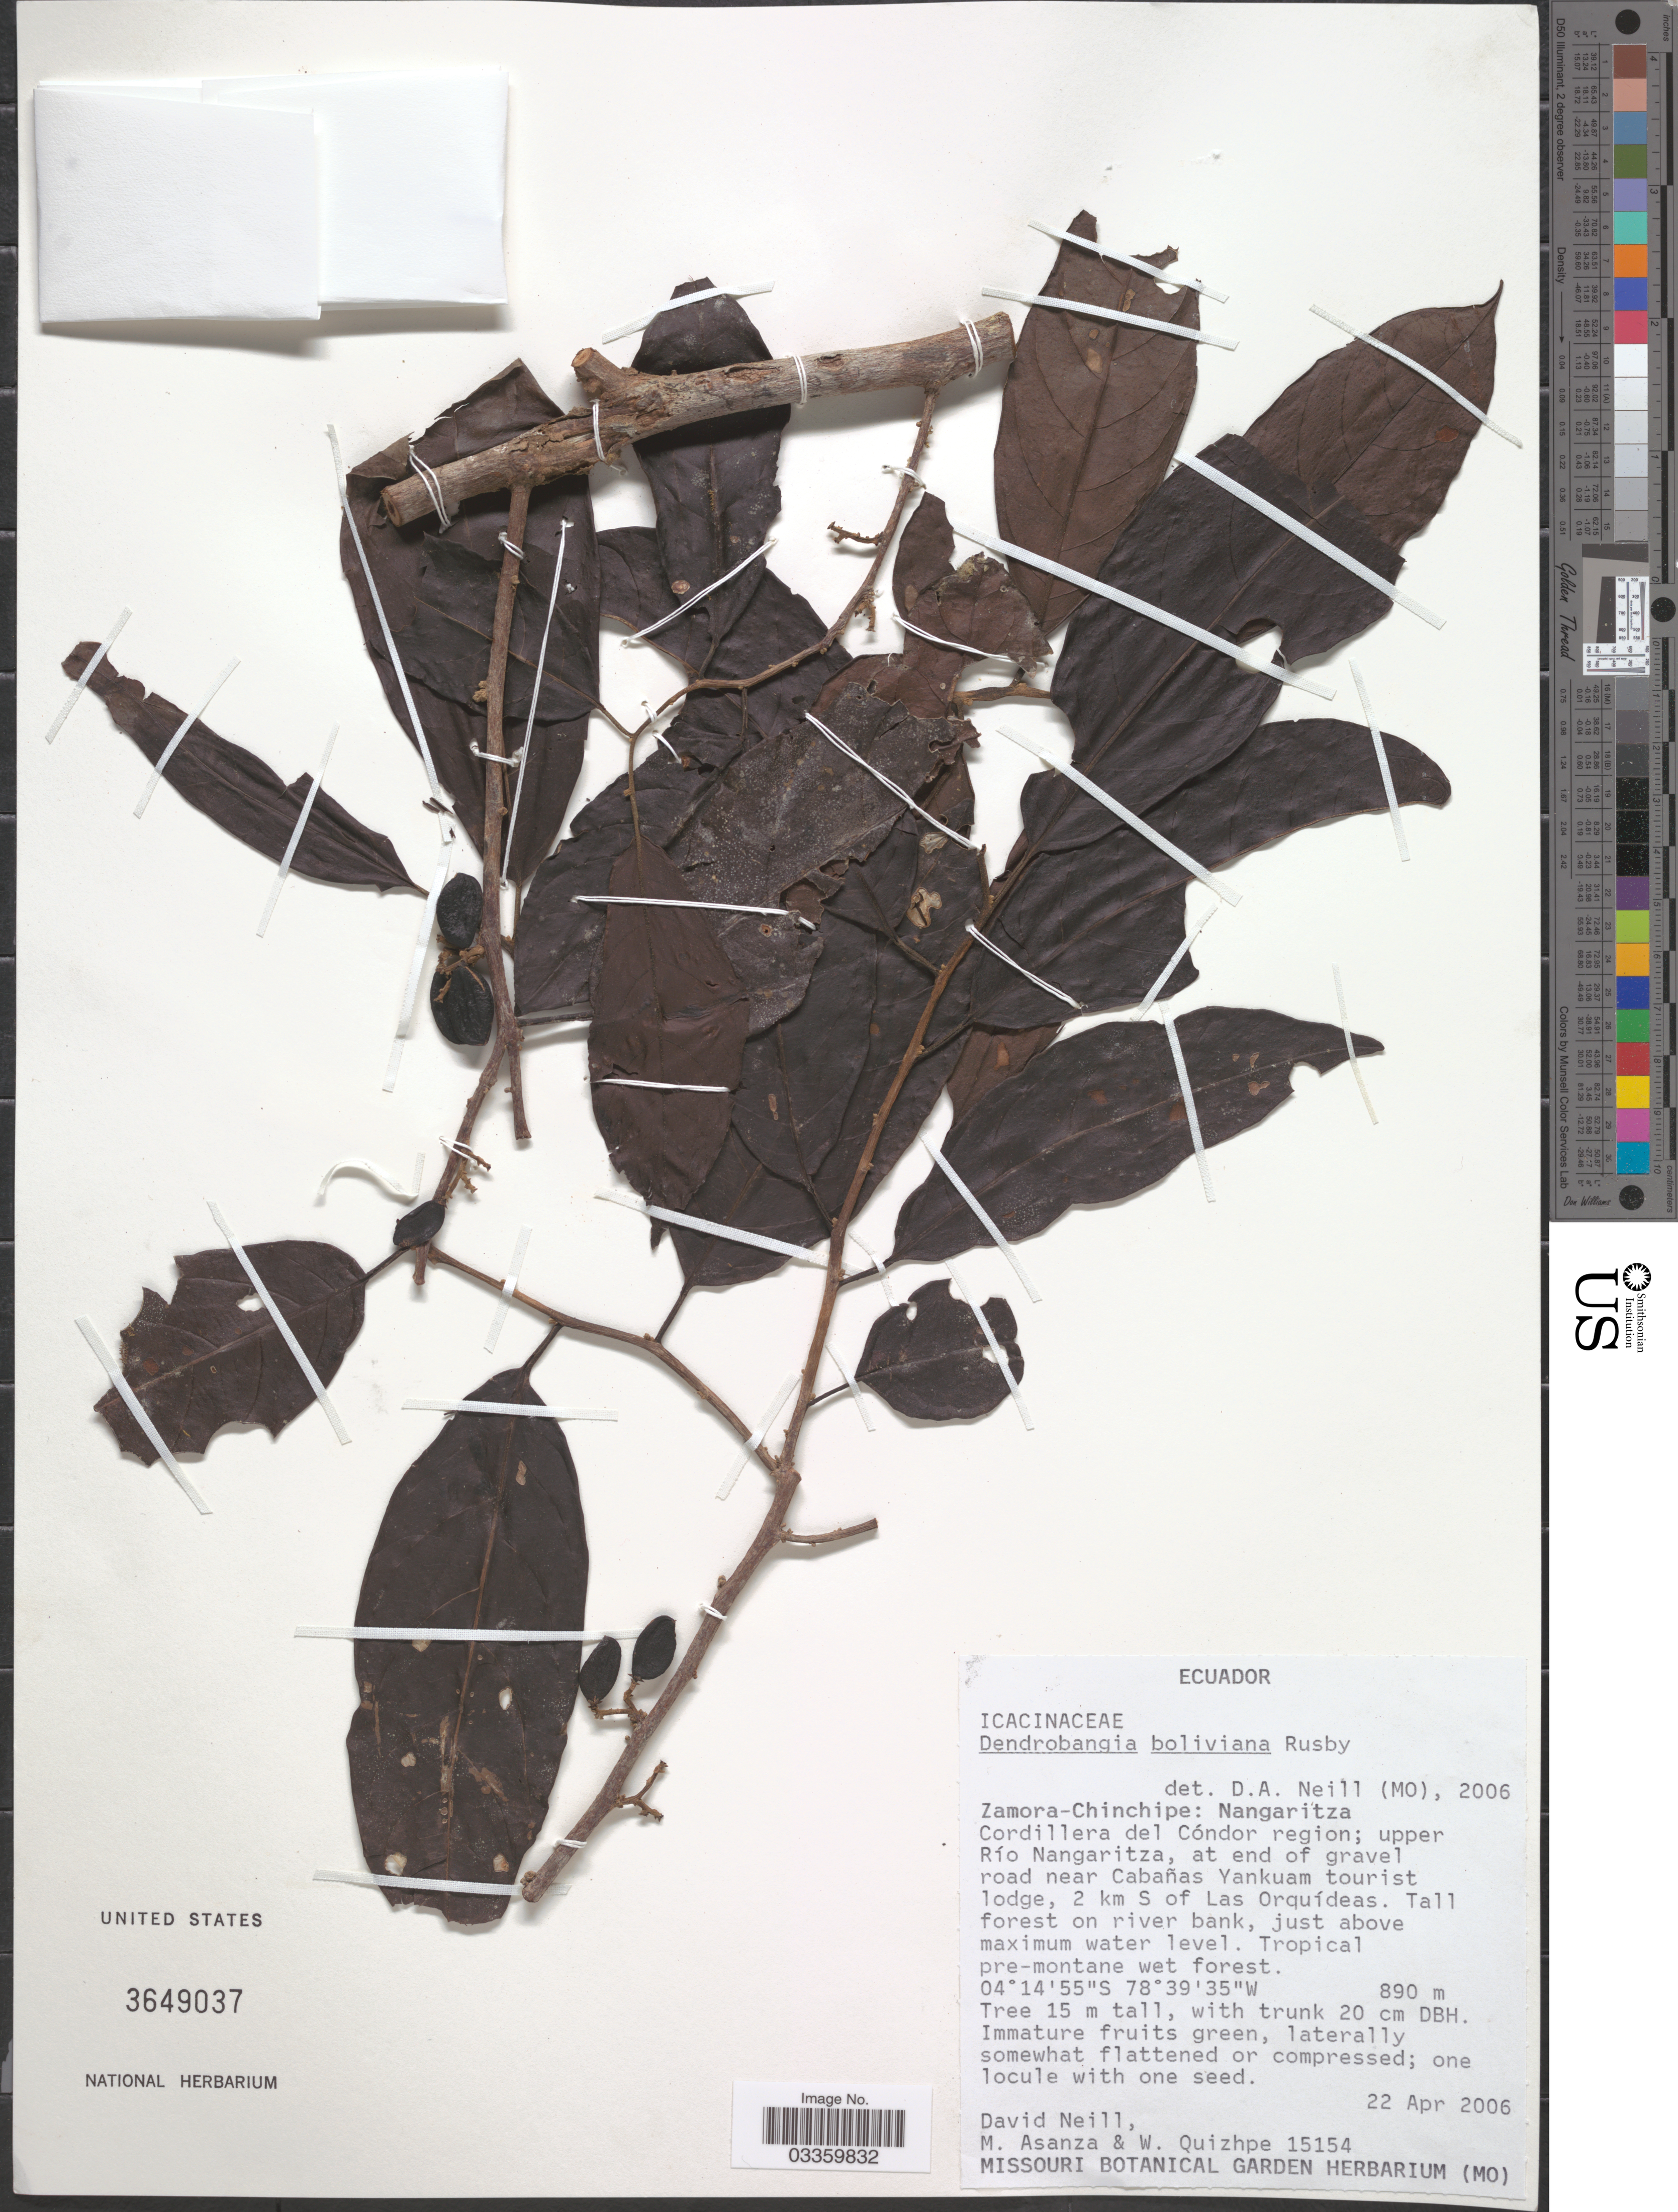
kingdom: Plantae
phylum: Tracheophyta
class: Magnoliopsida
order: Metteniusales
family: Metteniusaceae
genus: Dendrobangia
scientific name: Dendrobangia boliviana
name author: Rusby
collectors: D. Neill, M. Asanza & W. Quizhpe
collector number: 15154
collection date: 2006-04-22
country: Ecuador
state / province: Zamora-Chinchipe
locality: Nagaritza. Cordillera del Cóndor region; upper Río Nangaritza, at end of gravel road near Cabañas Yankuam tourist lodge, 2 km S of Las Orquídeas.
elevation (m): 890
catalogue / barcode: US 3649037